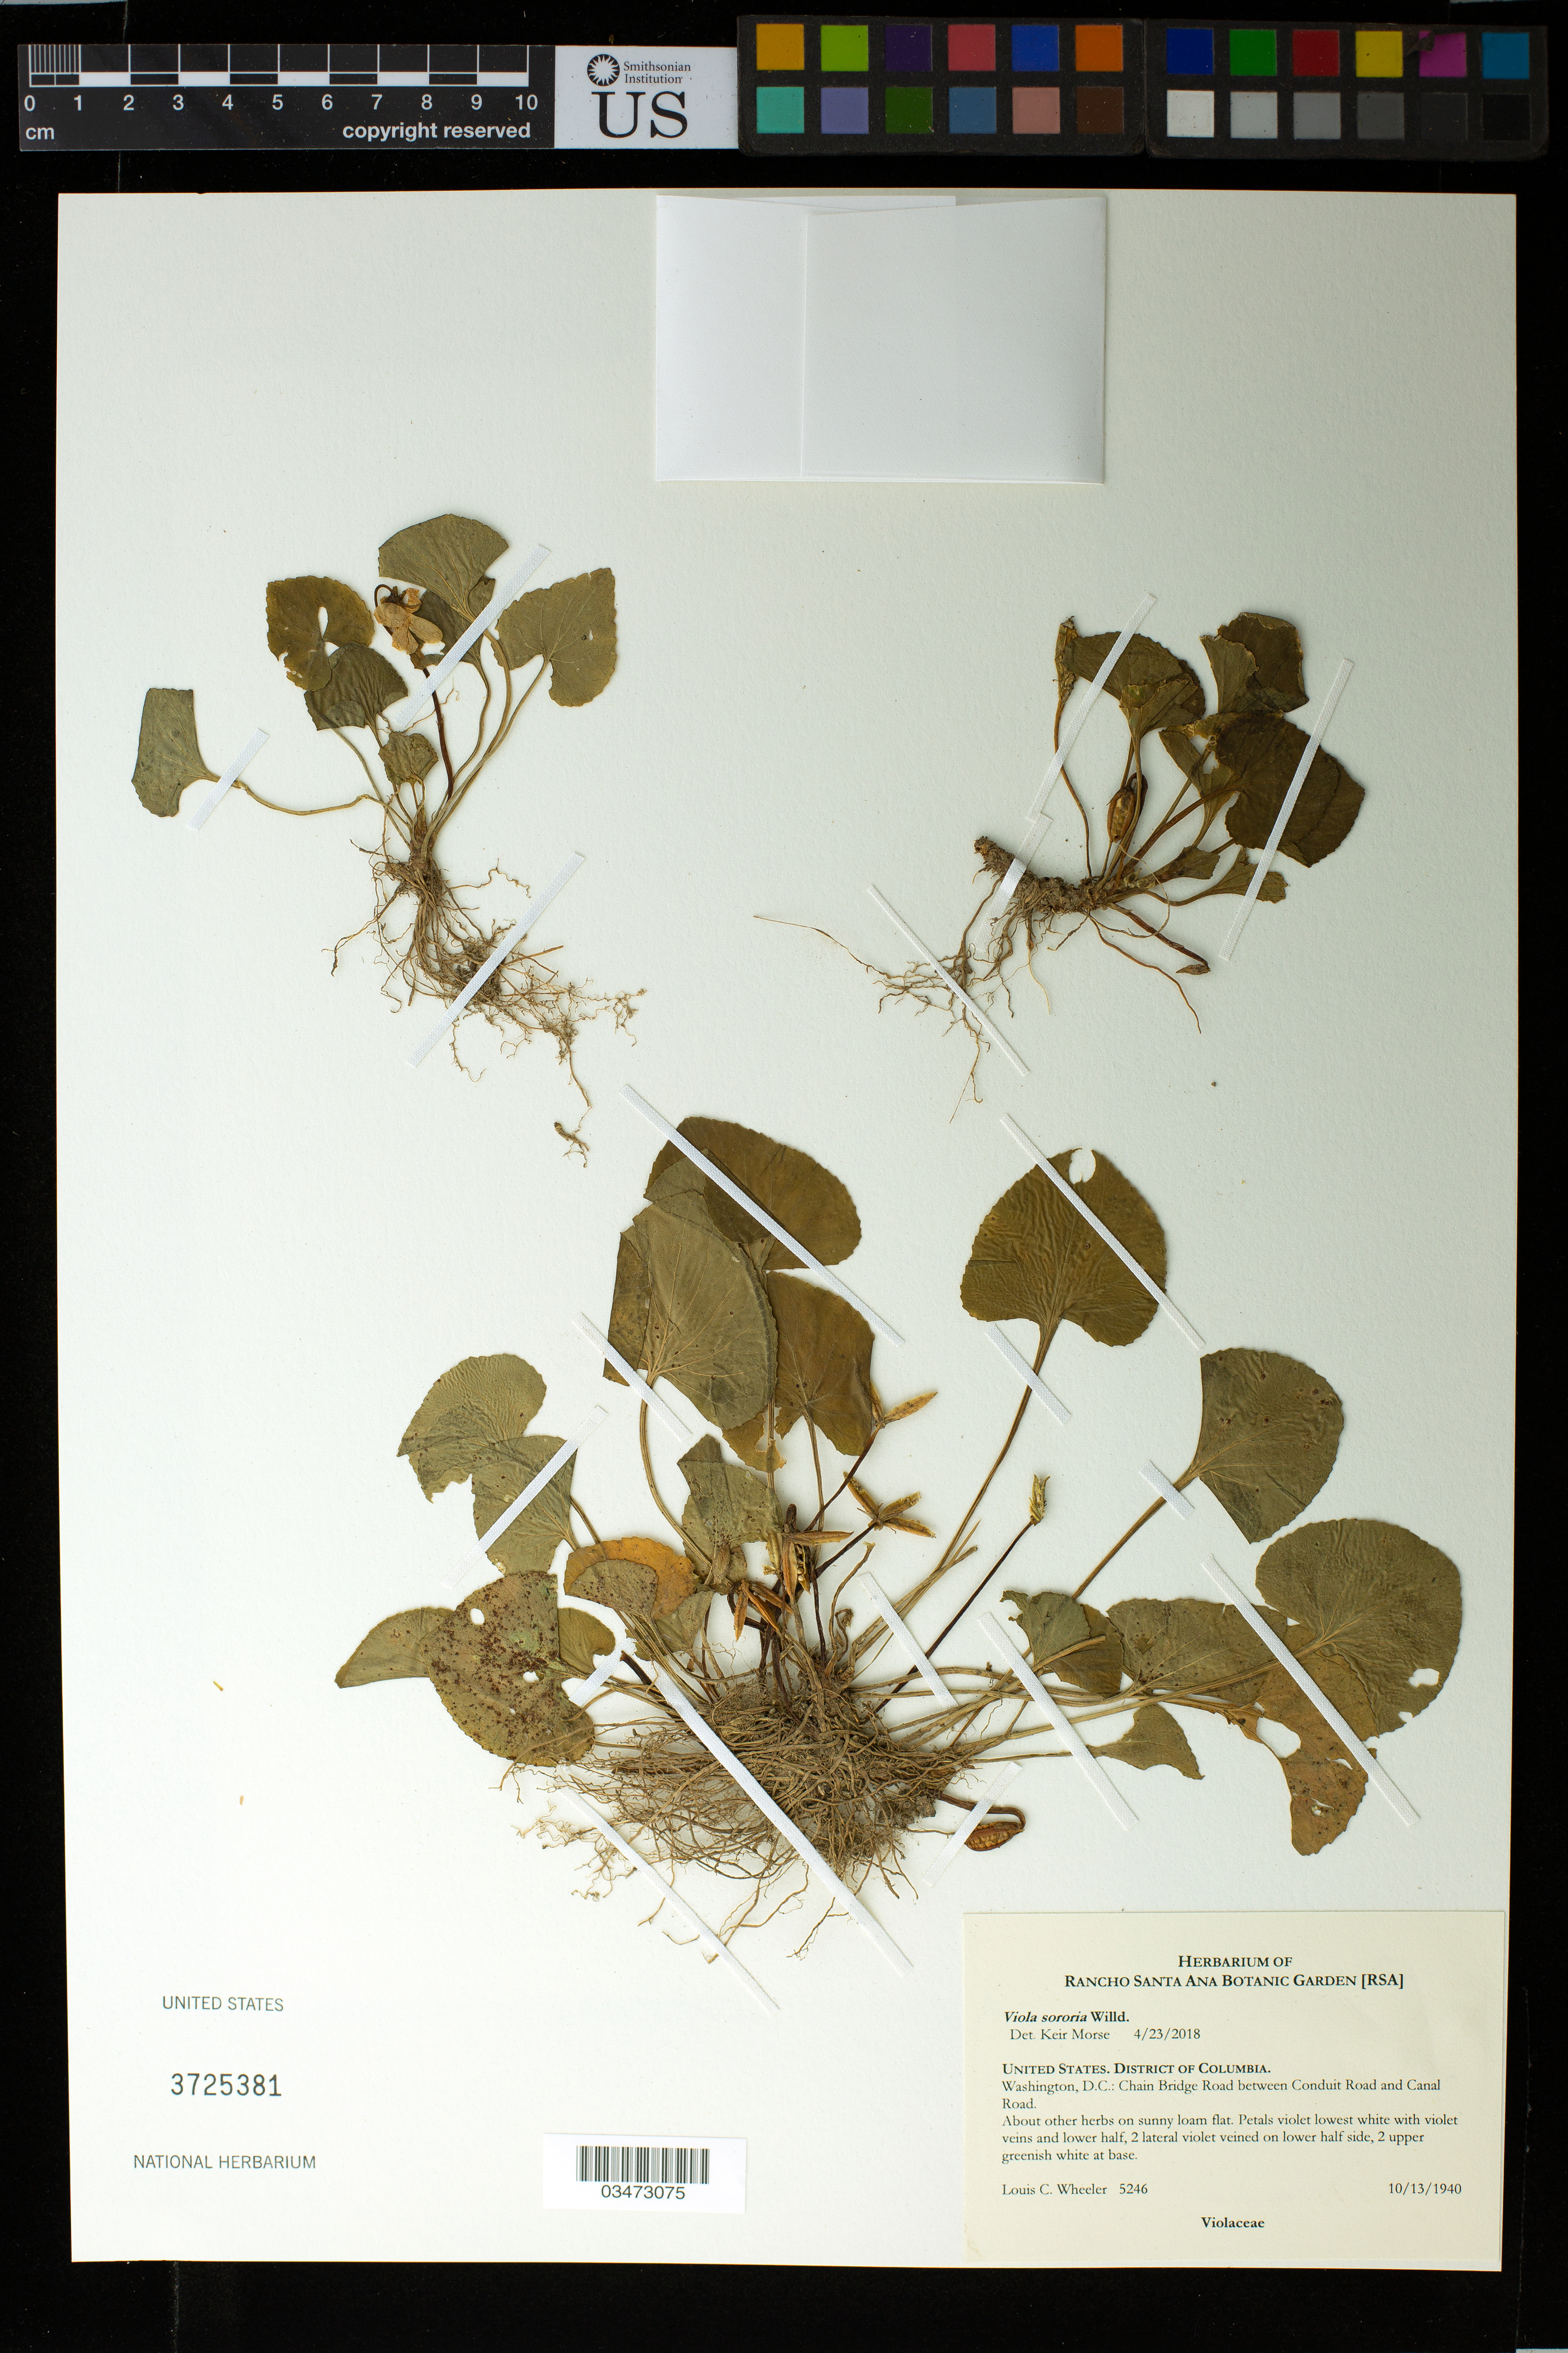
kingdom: Plantae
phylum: Tracheophyta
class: Magnoliopsida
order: Malpighiales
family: Violaceae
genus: Viola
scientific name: Viola sororia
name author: Willd.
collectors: L. C. Wheeler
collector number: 5246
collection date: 1940-10-13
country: United States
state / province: District of Columbia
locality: Chain Bridge Road between Conduit Road and Canal Rd.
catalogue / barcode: US 3725381